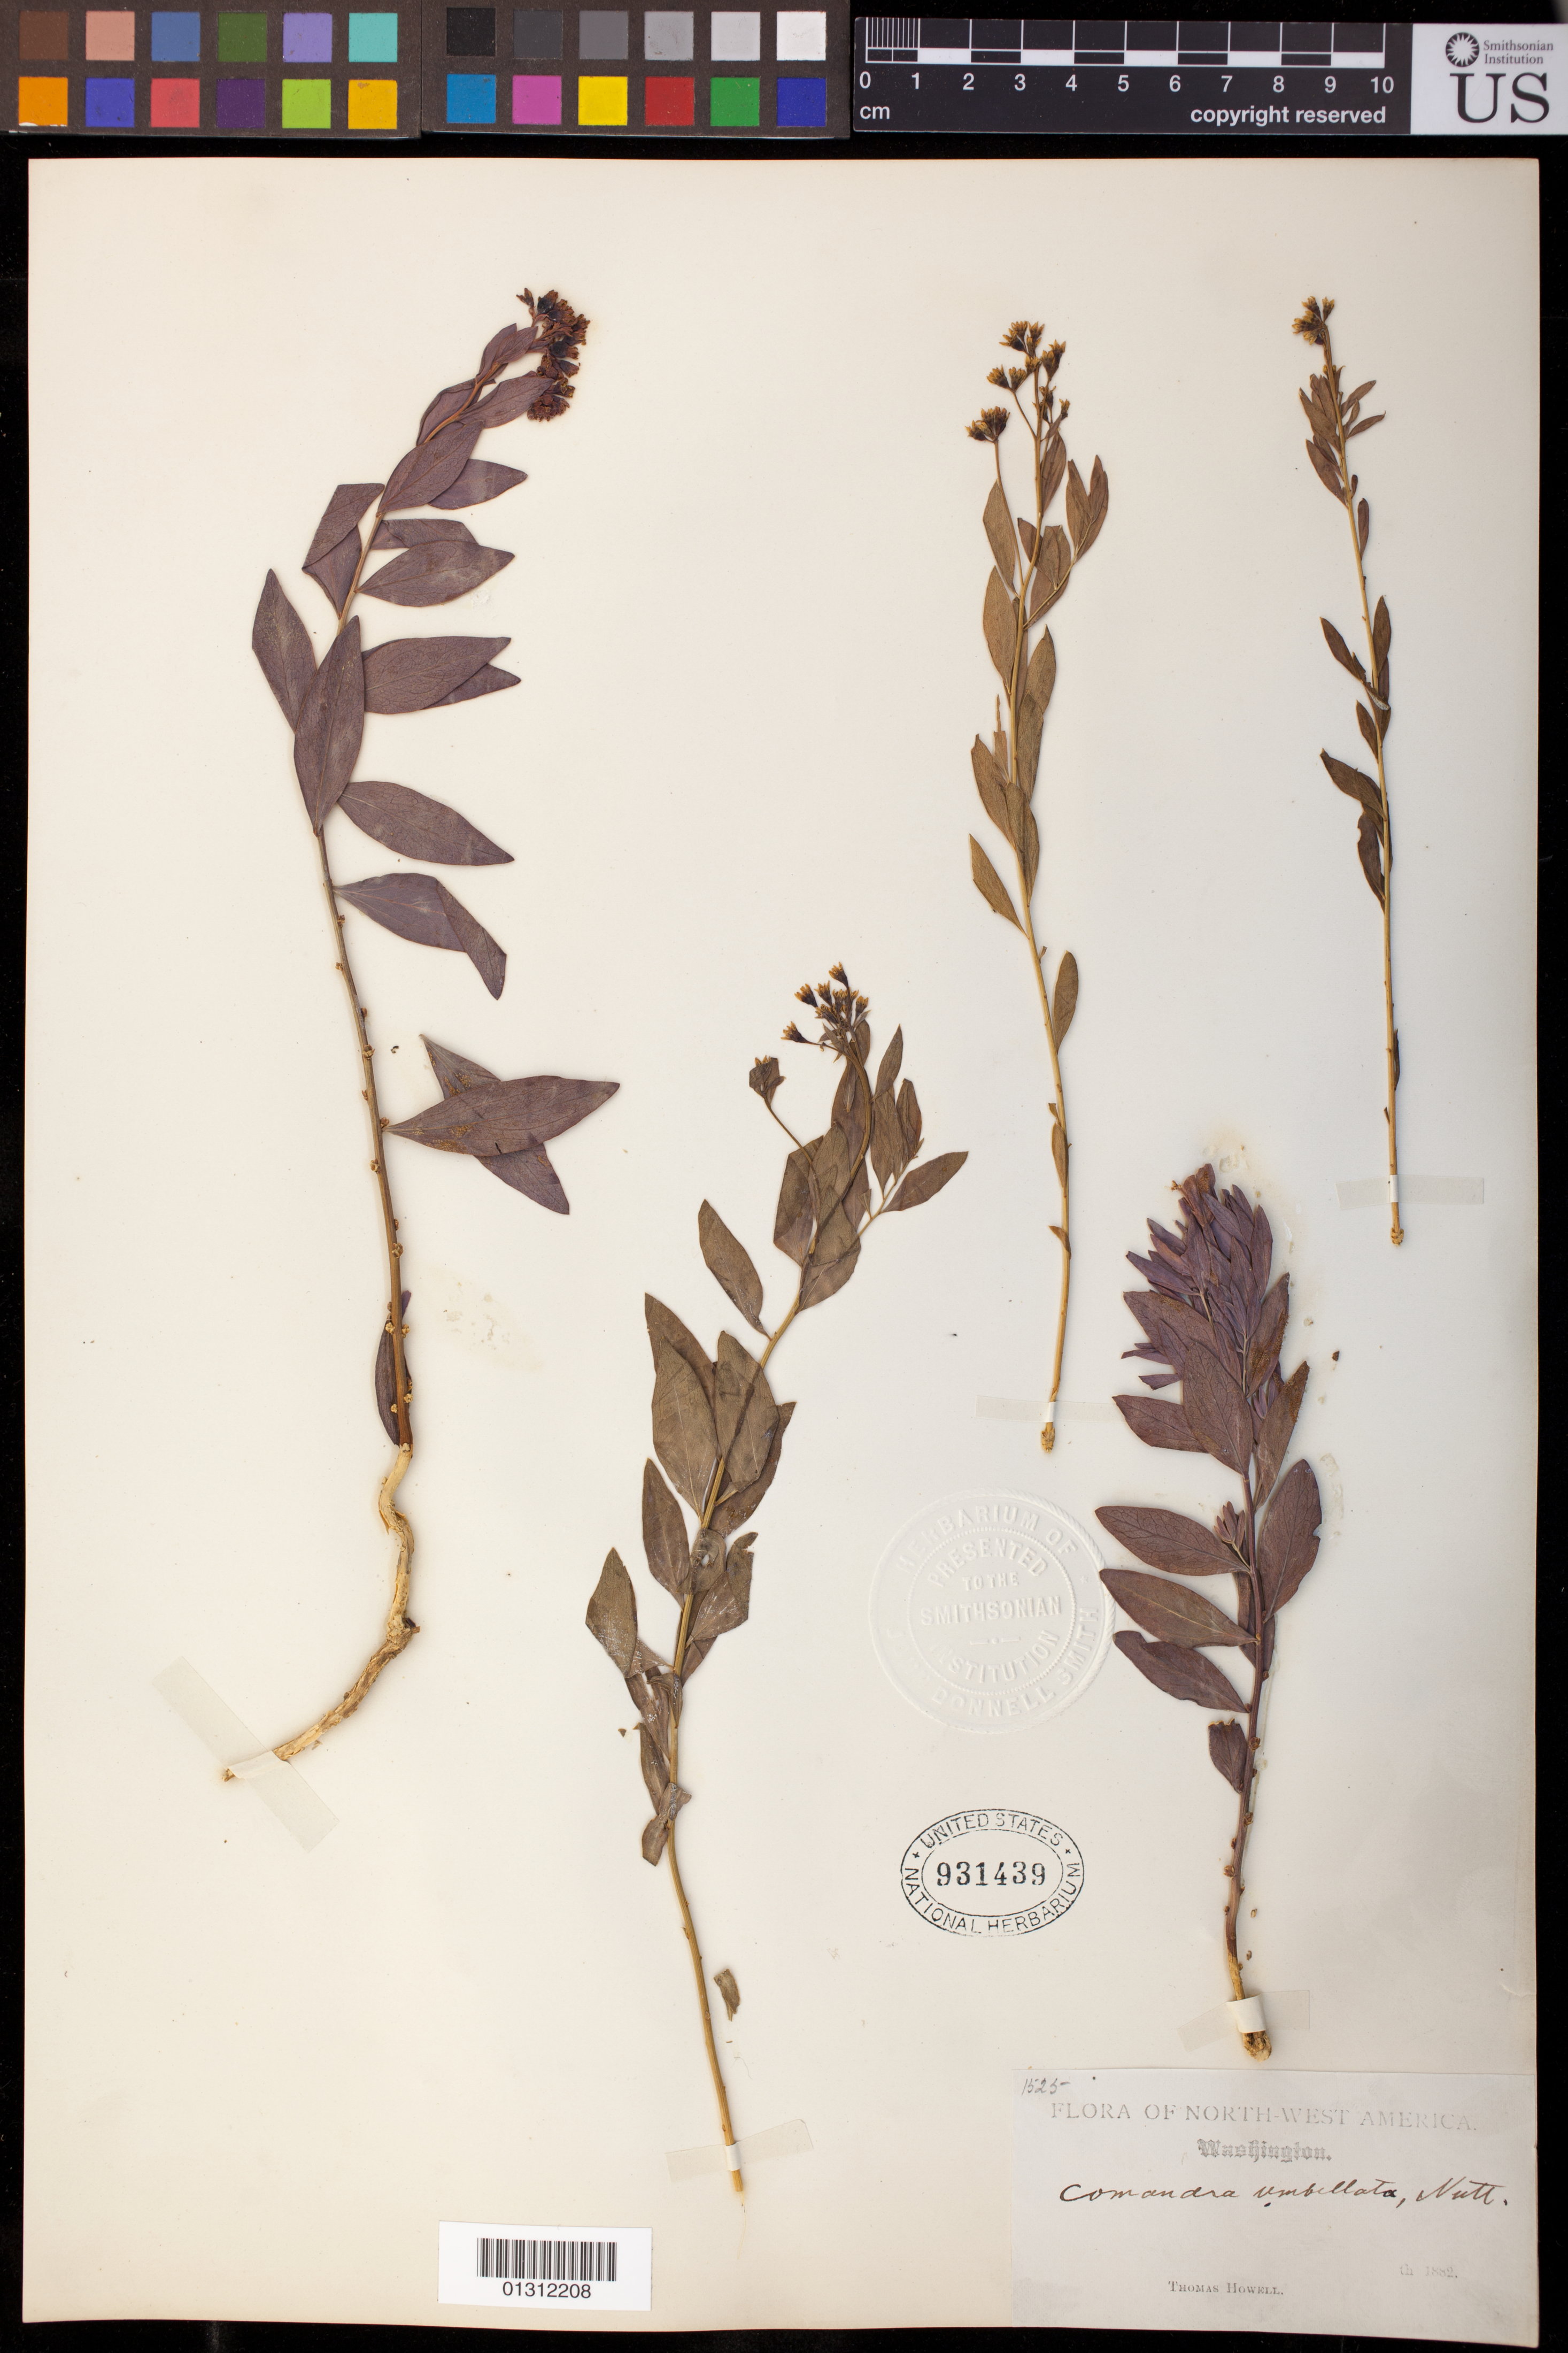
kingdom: Plantae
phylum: Tracheophyta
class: Magnoliopsida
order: Santalales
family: Comandraceae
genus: Comandra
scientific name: Comandra umbellata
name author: (L.) Nutt.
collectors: T. Howell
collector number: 1525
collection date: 1882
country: United States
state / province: Washington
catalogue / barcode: US 931439